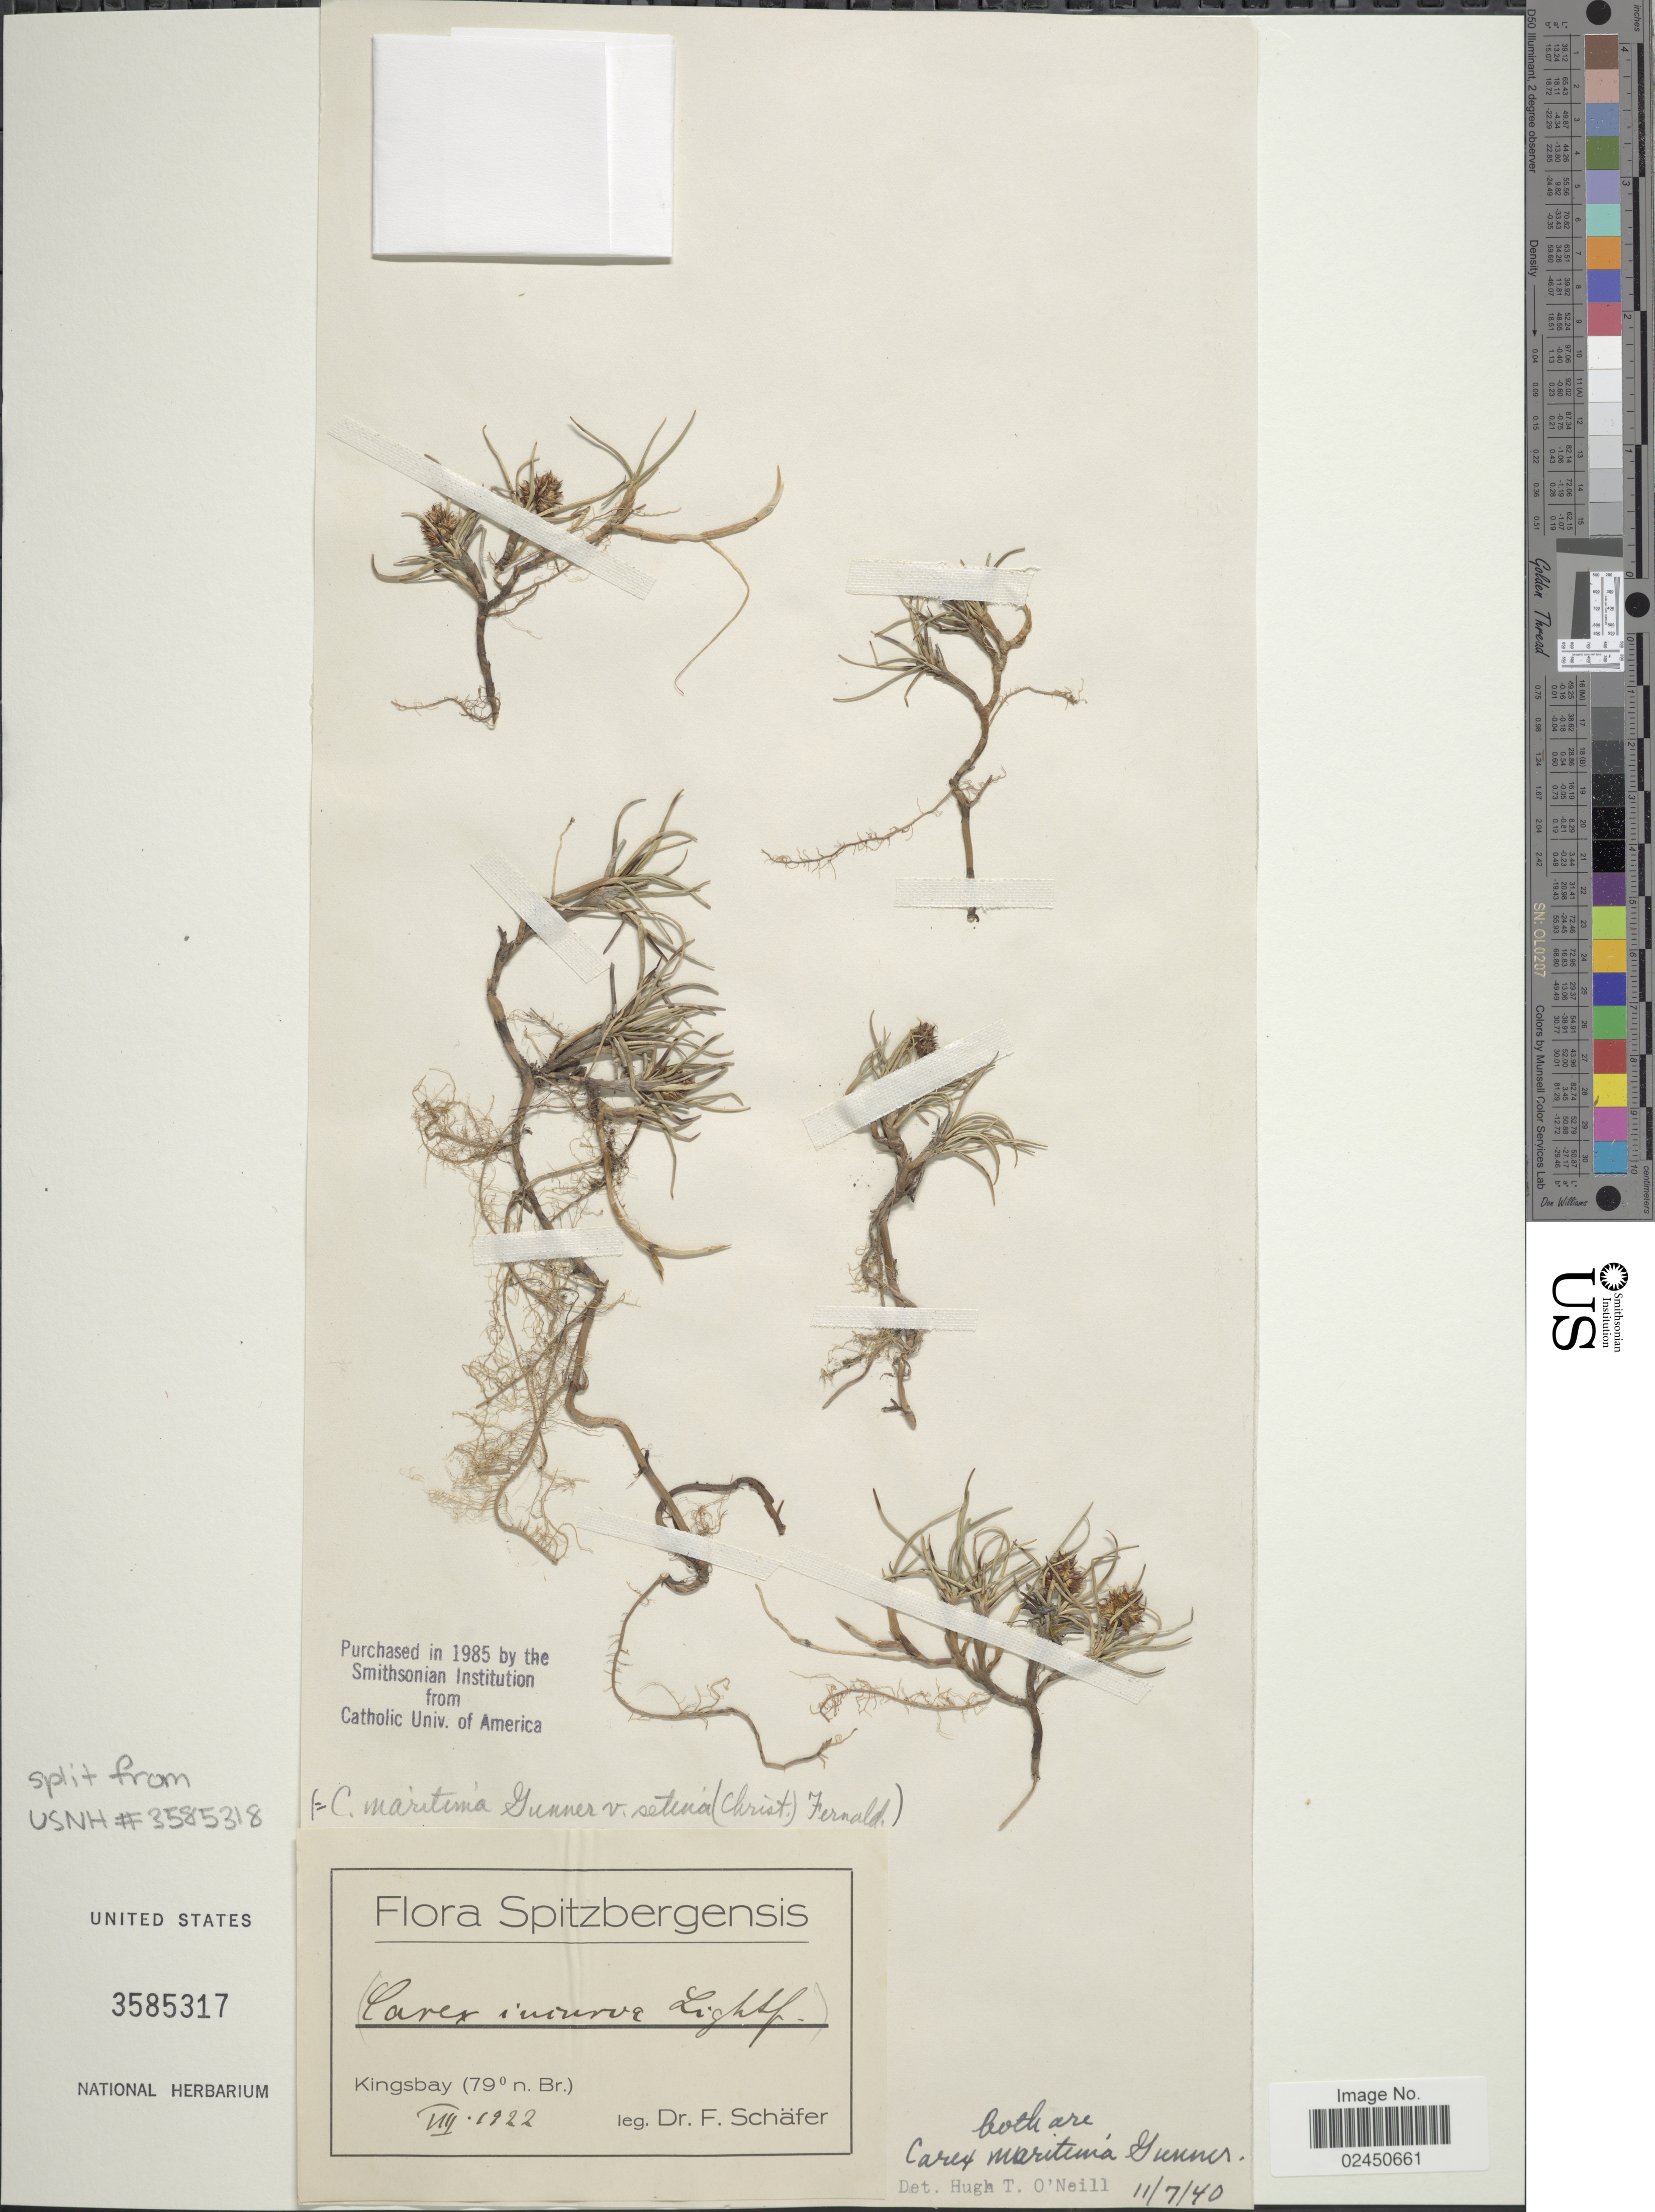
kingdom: Plantae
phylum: Tracheophyta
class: Liliopsida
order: Poales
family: Cyperaceae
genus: Carex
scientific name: Carex maritima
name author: Gunnerus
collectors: F. Schäfer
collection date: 1922-08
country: Norway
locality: Spitzbergensis. Kingsbay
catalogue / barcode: US 3585317